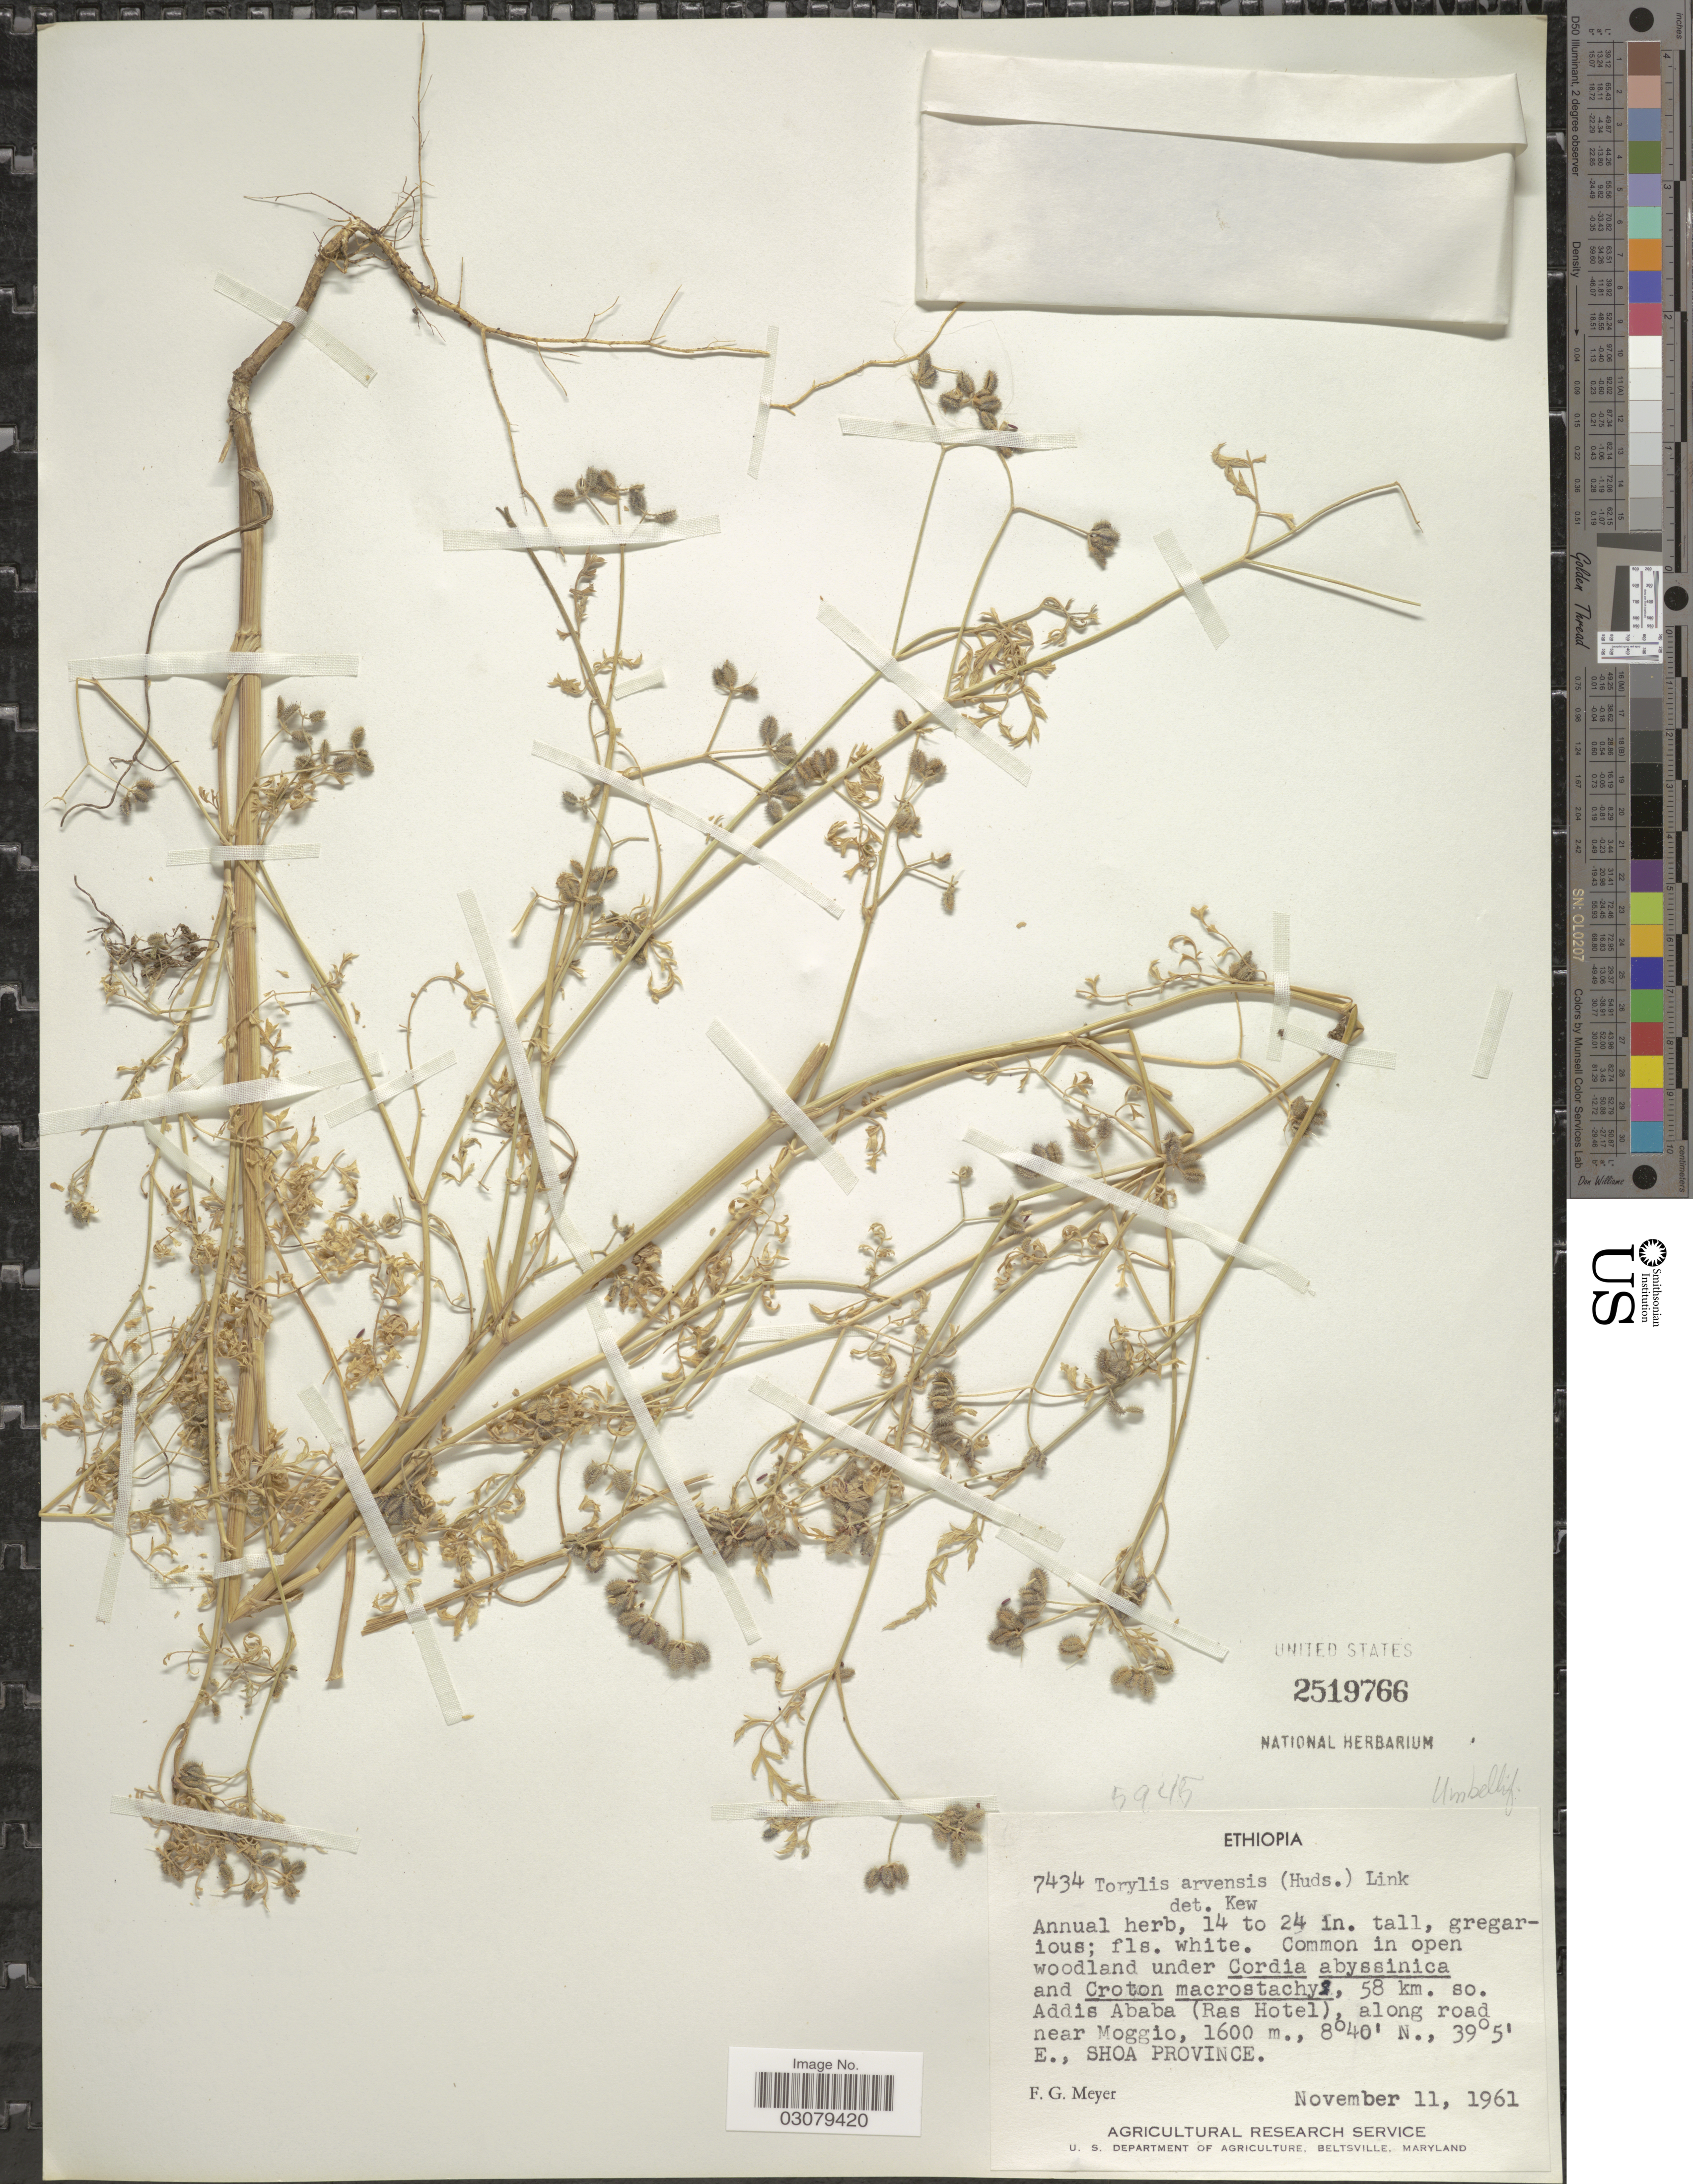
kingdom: Plantae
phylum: Tracheophyta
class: Magnoliopsida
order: Apiales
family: Apiaceae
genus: Torilis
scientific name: Torilis arvensis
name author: (Huds.) Link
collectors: F. G. Meyer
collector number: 7434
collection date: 1961-11-11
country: Ethiopia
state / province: Addis Ababa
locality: Addis Ababa (Ras Hotel), along road near Moggio, Shoa Province.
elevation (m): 1600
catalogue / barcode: US 2519766